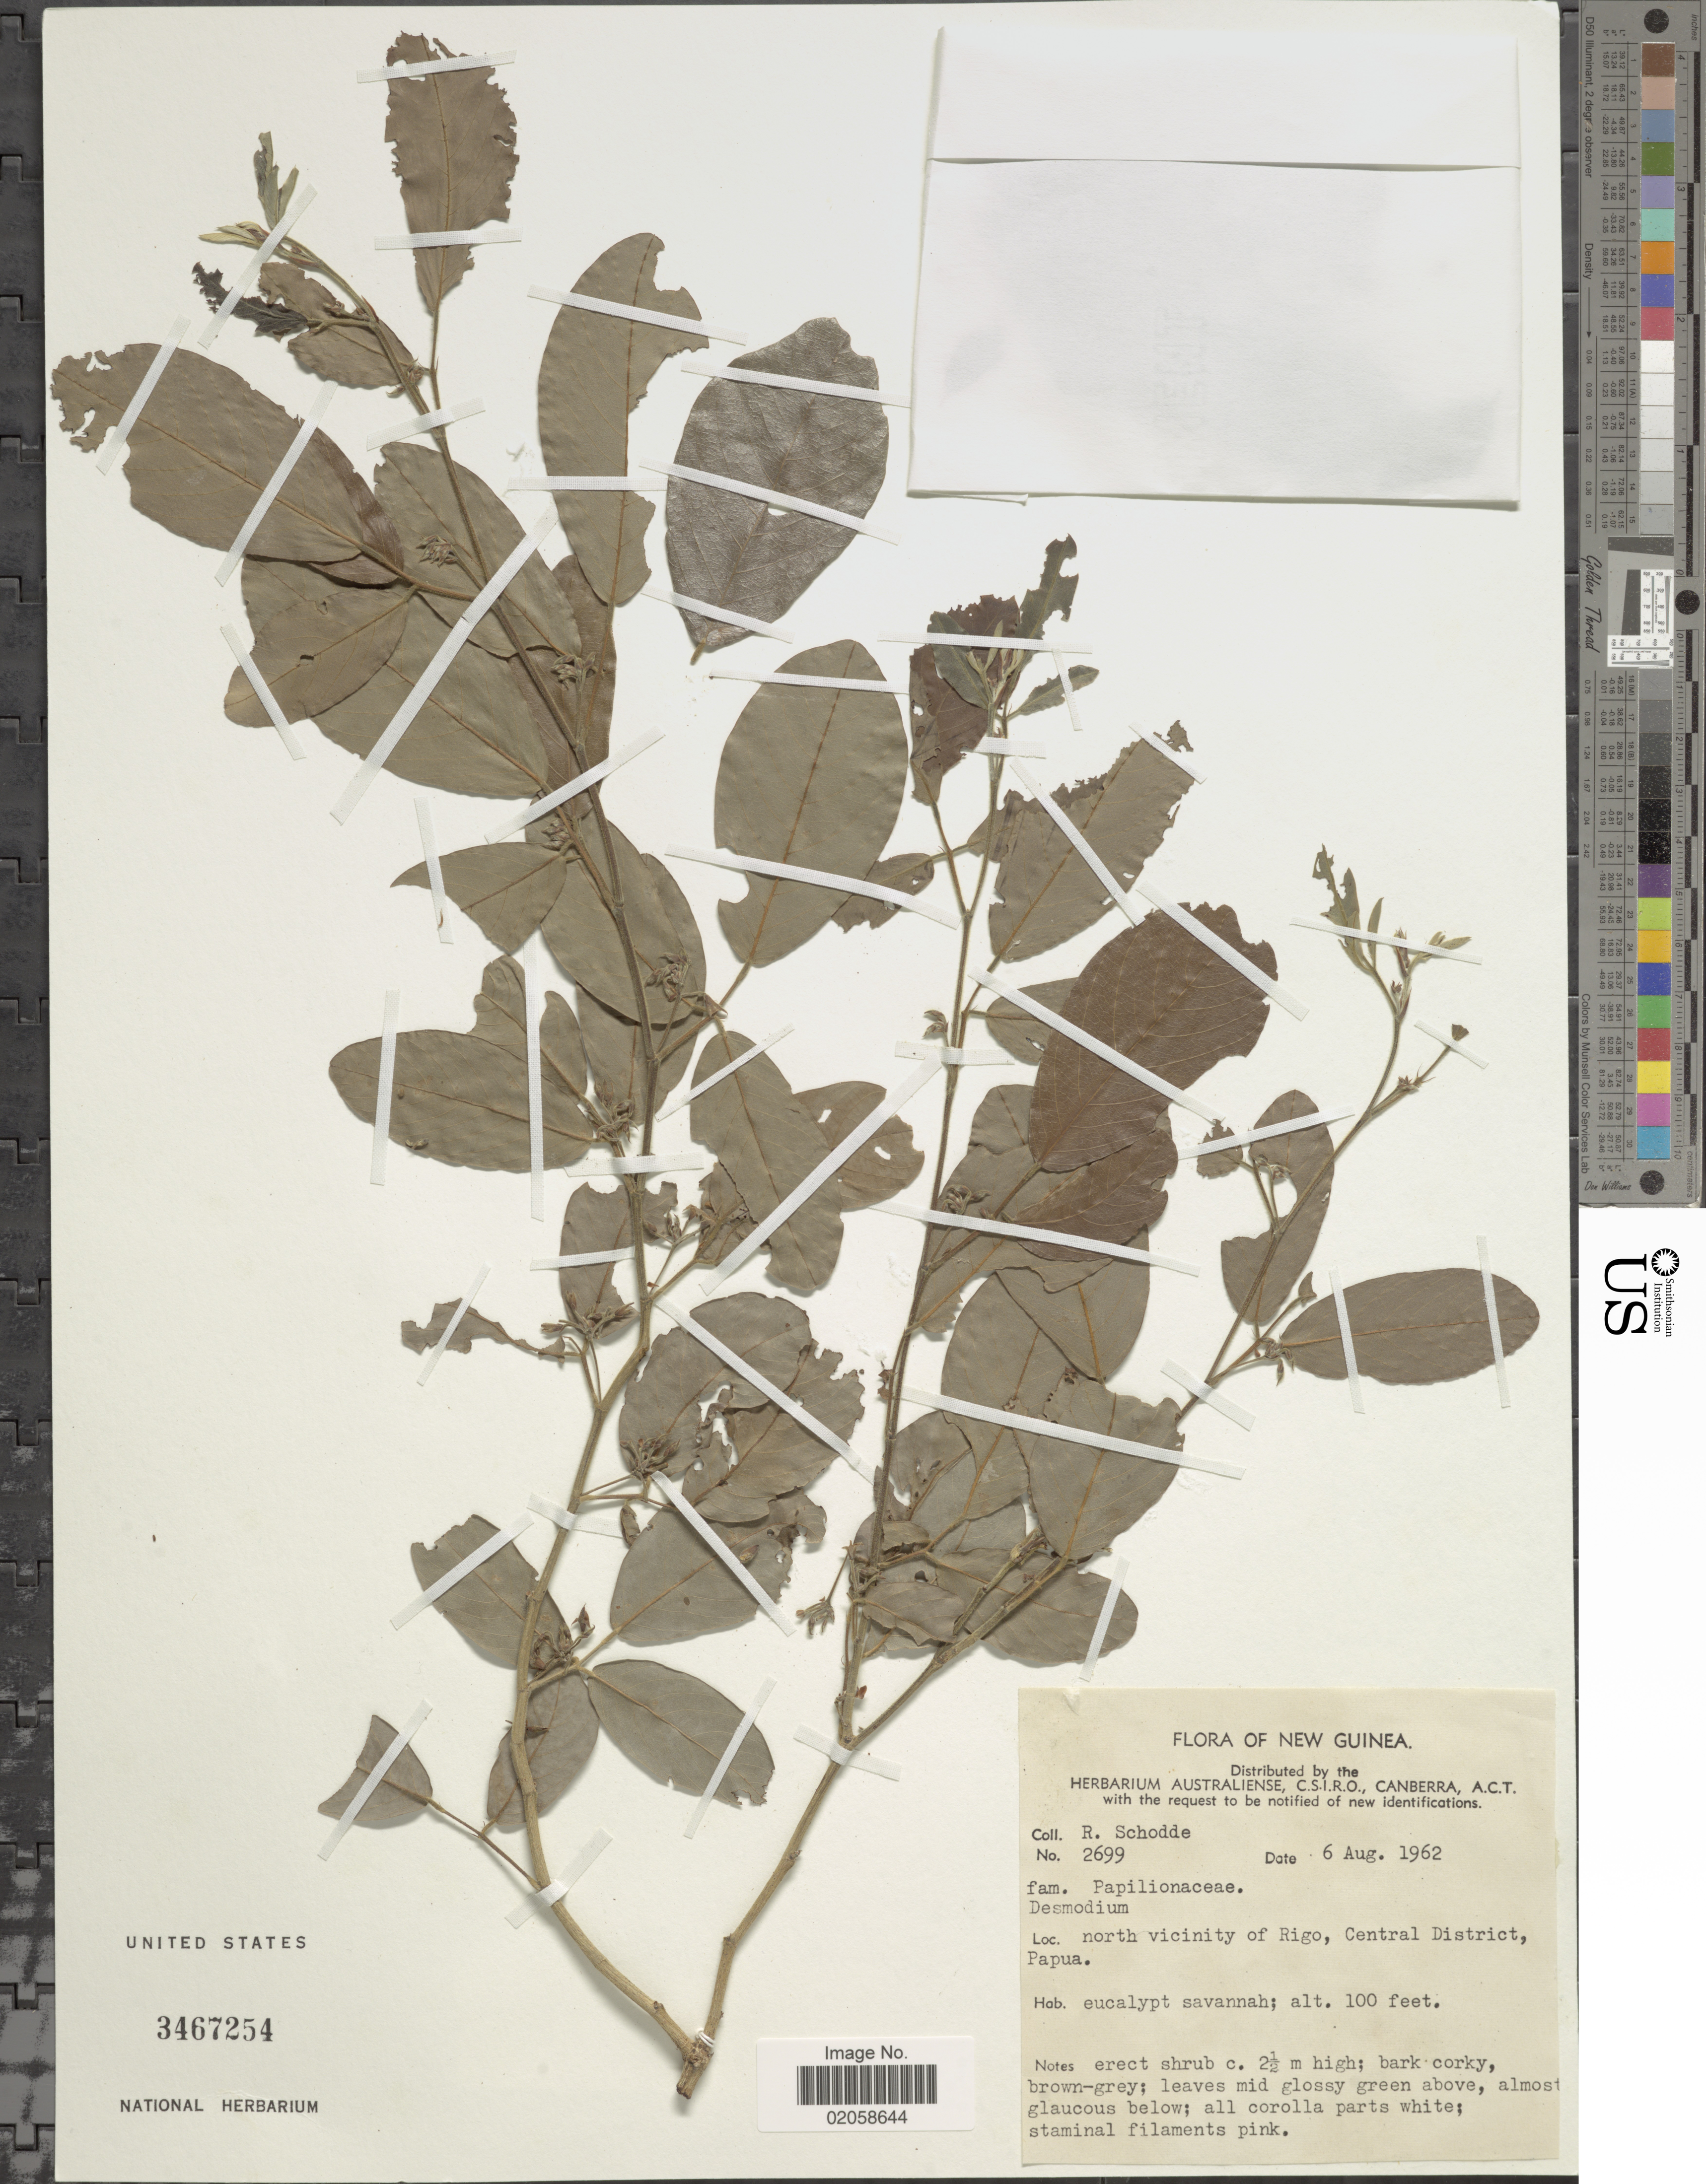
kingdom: Plantae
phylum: Tracheophyta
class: Magnoliopsida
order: Fabales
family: Fabaceae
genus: Dendrolobium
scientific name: Dendrolobium arbuscula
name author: (Domin) Ohashi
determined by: Ohashi, Hiro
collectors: R. Schodde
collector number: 2699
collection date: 1962-08-06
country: Papua New Guinea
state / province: Central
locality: New Guinea, north vicinity of Rigo, Central District, Papua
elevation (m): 30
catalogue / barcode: US 3467254